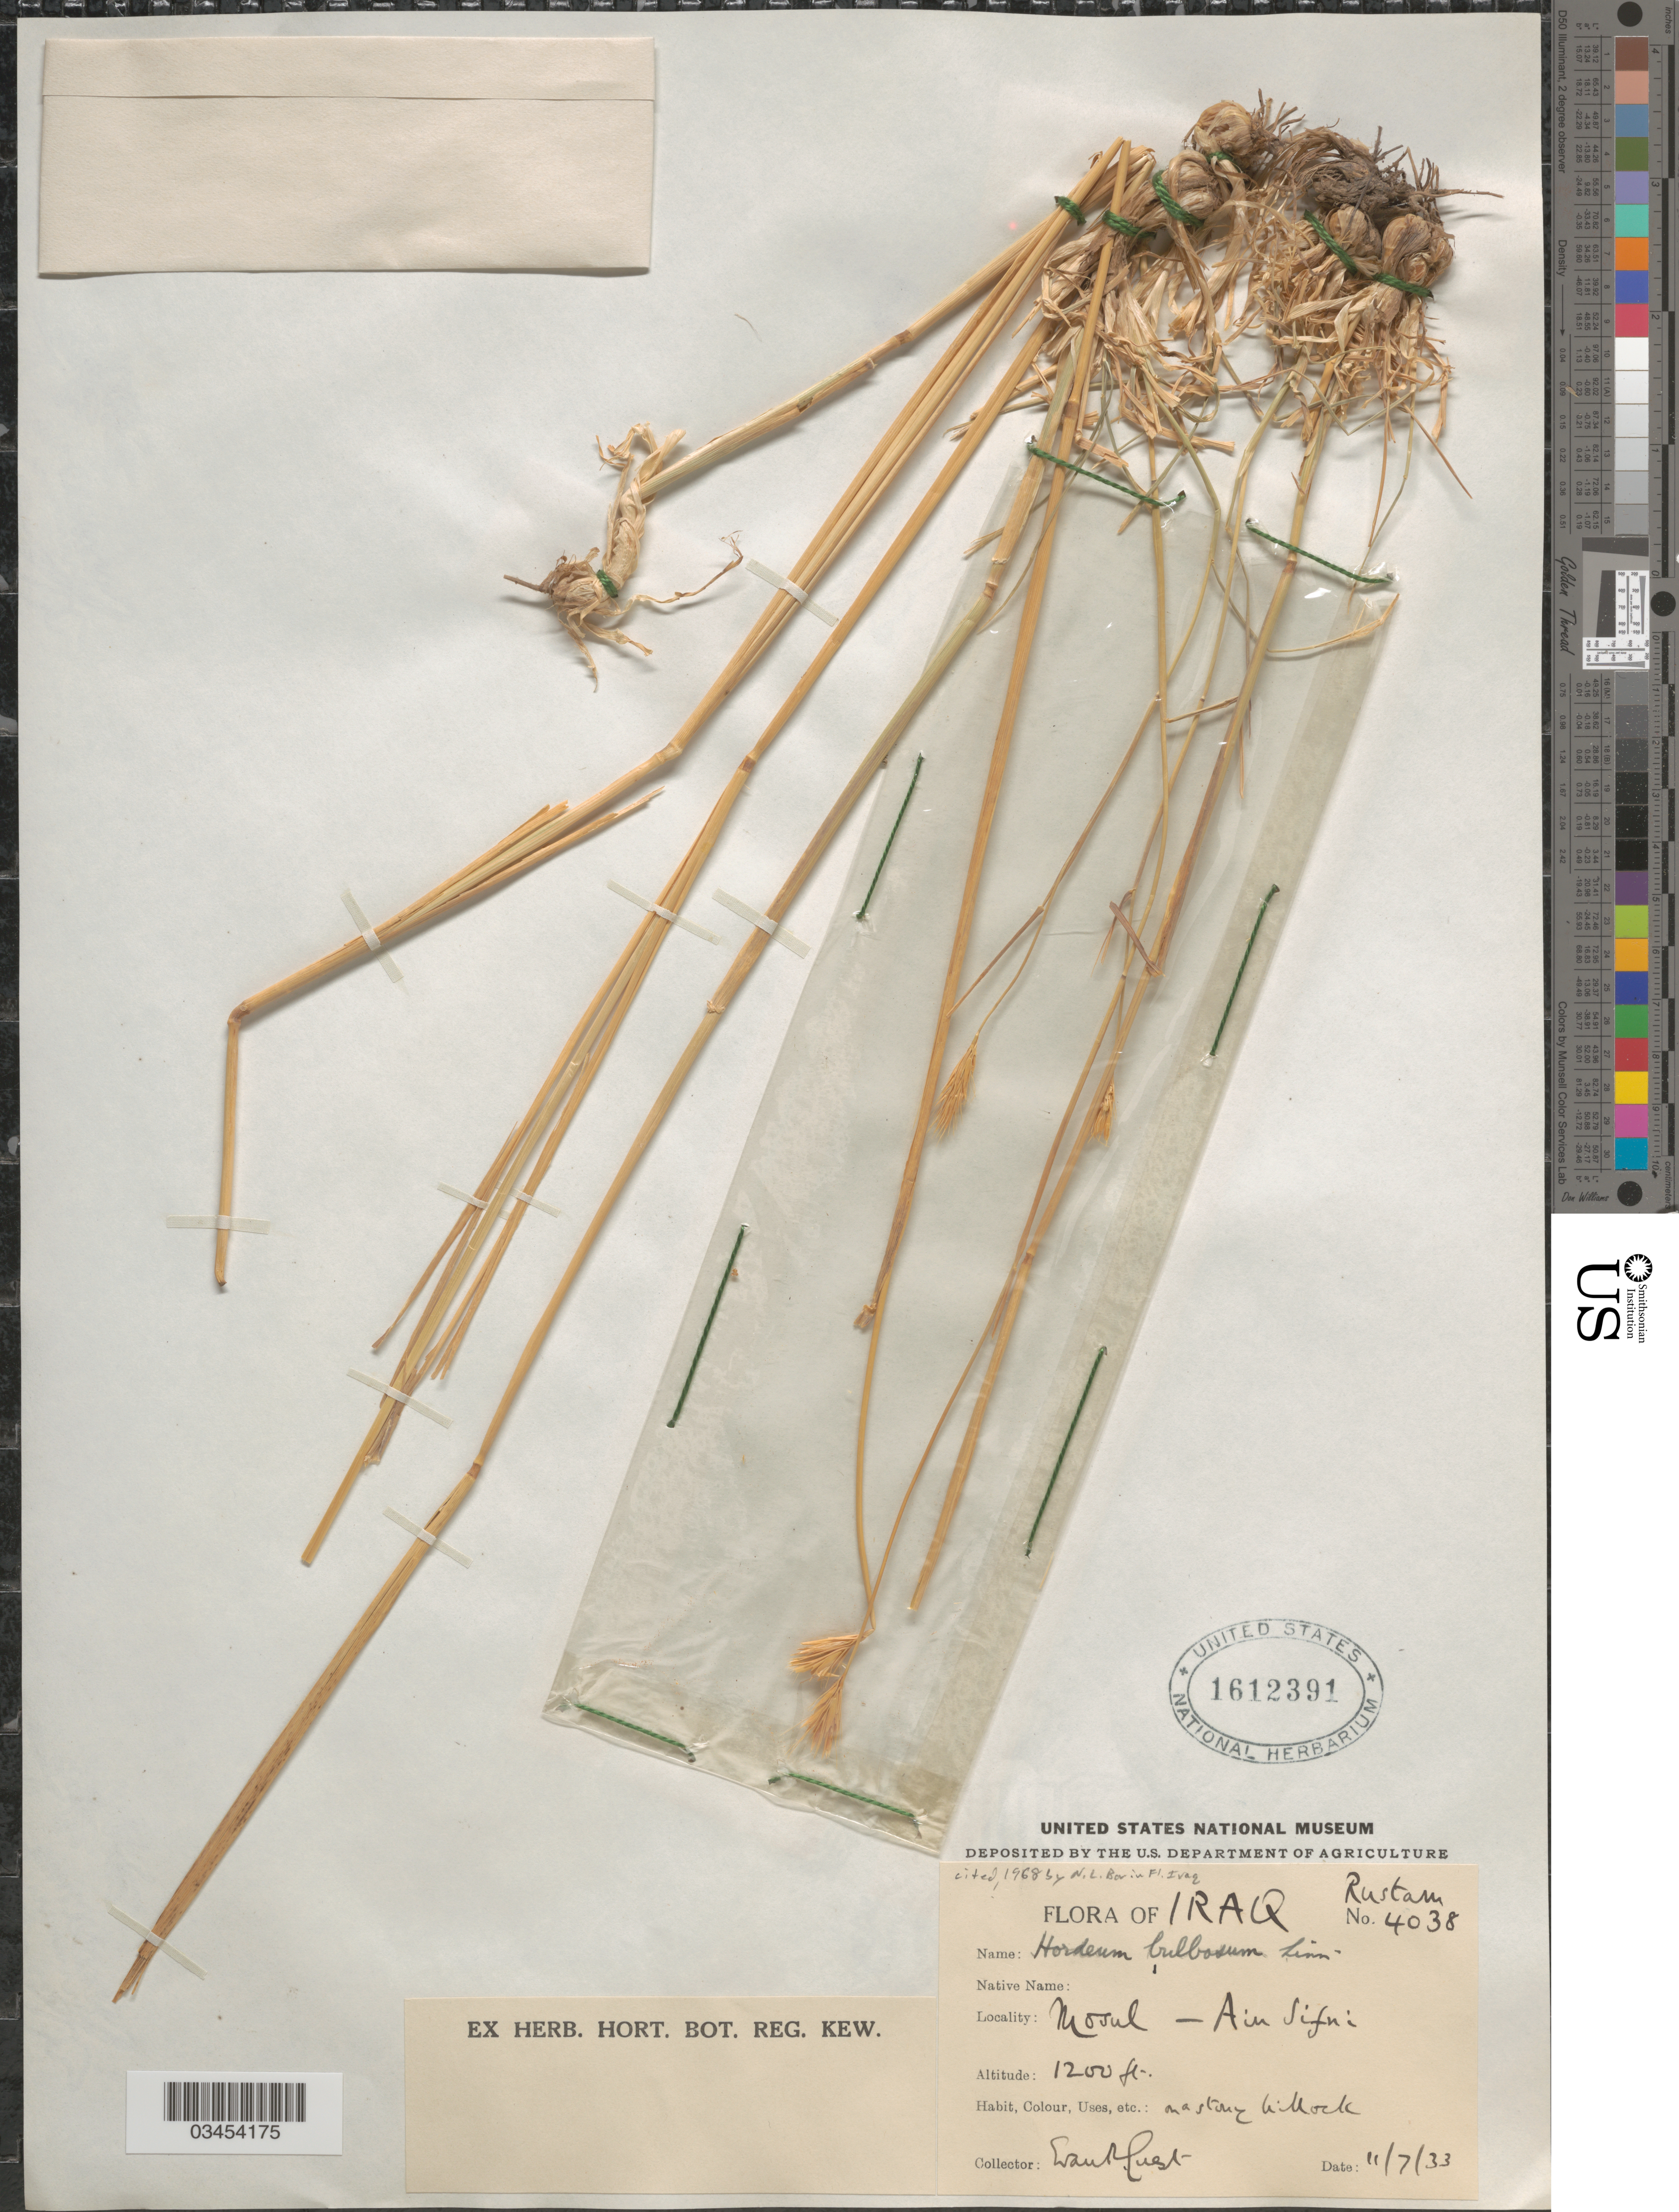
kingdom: Plantae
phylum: Tracheophyta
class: Liliopsida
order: Poales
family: Poaceae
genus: Hordeum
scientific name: Hordeum bulbosum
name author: L.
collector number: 4038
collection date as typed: Transcribed d/m/y: 11/7/33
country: Iraq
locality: Mosul - Ain Sifni.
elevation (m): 366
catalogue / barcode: US 1612391